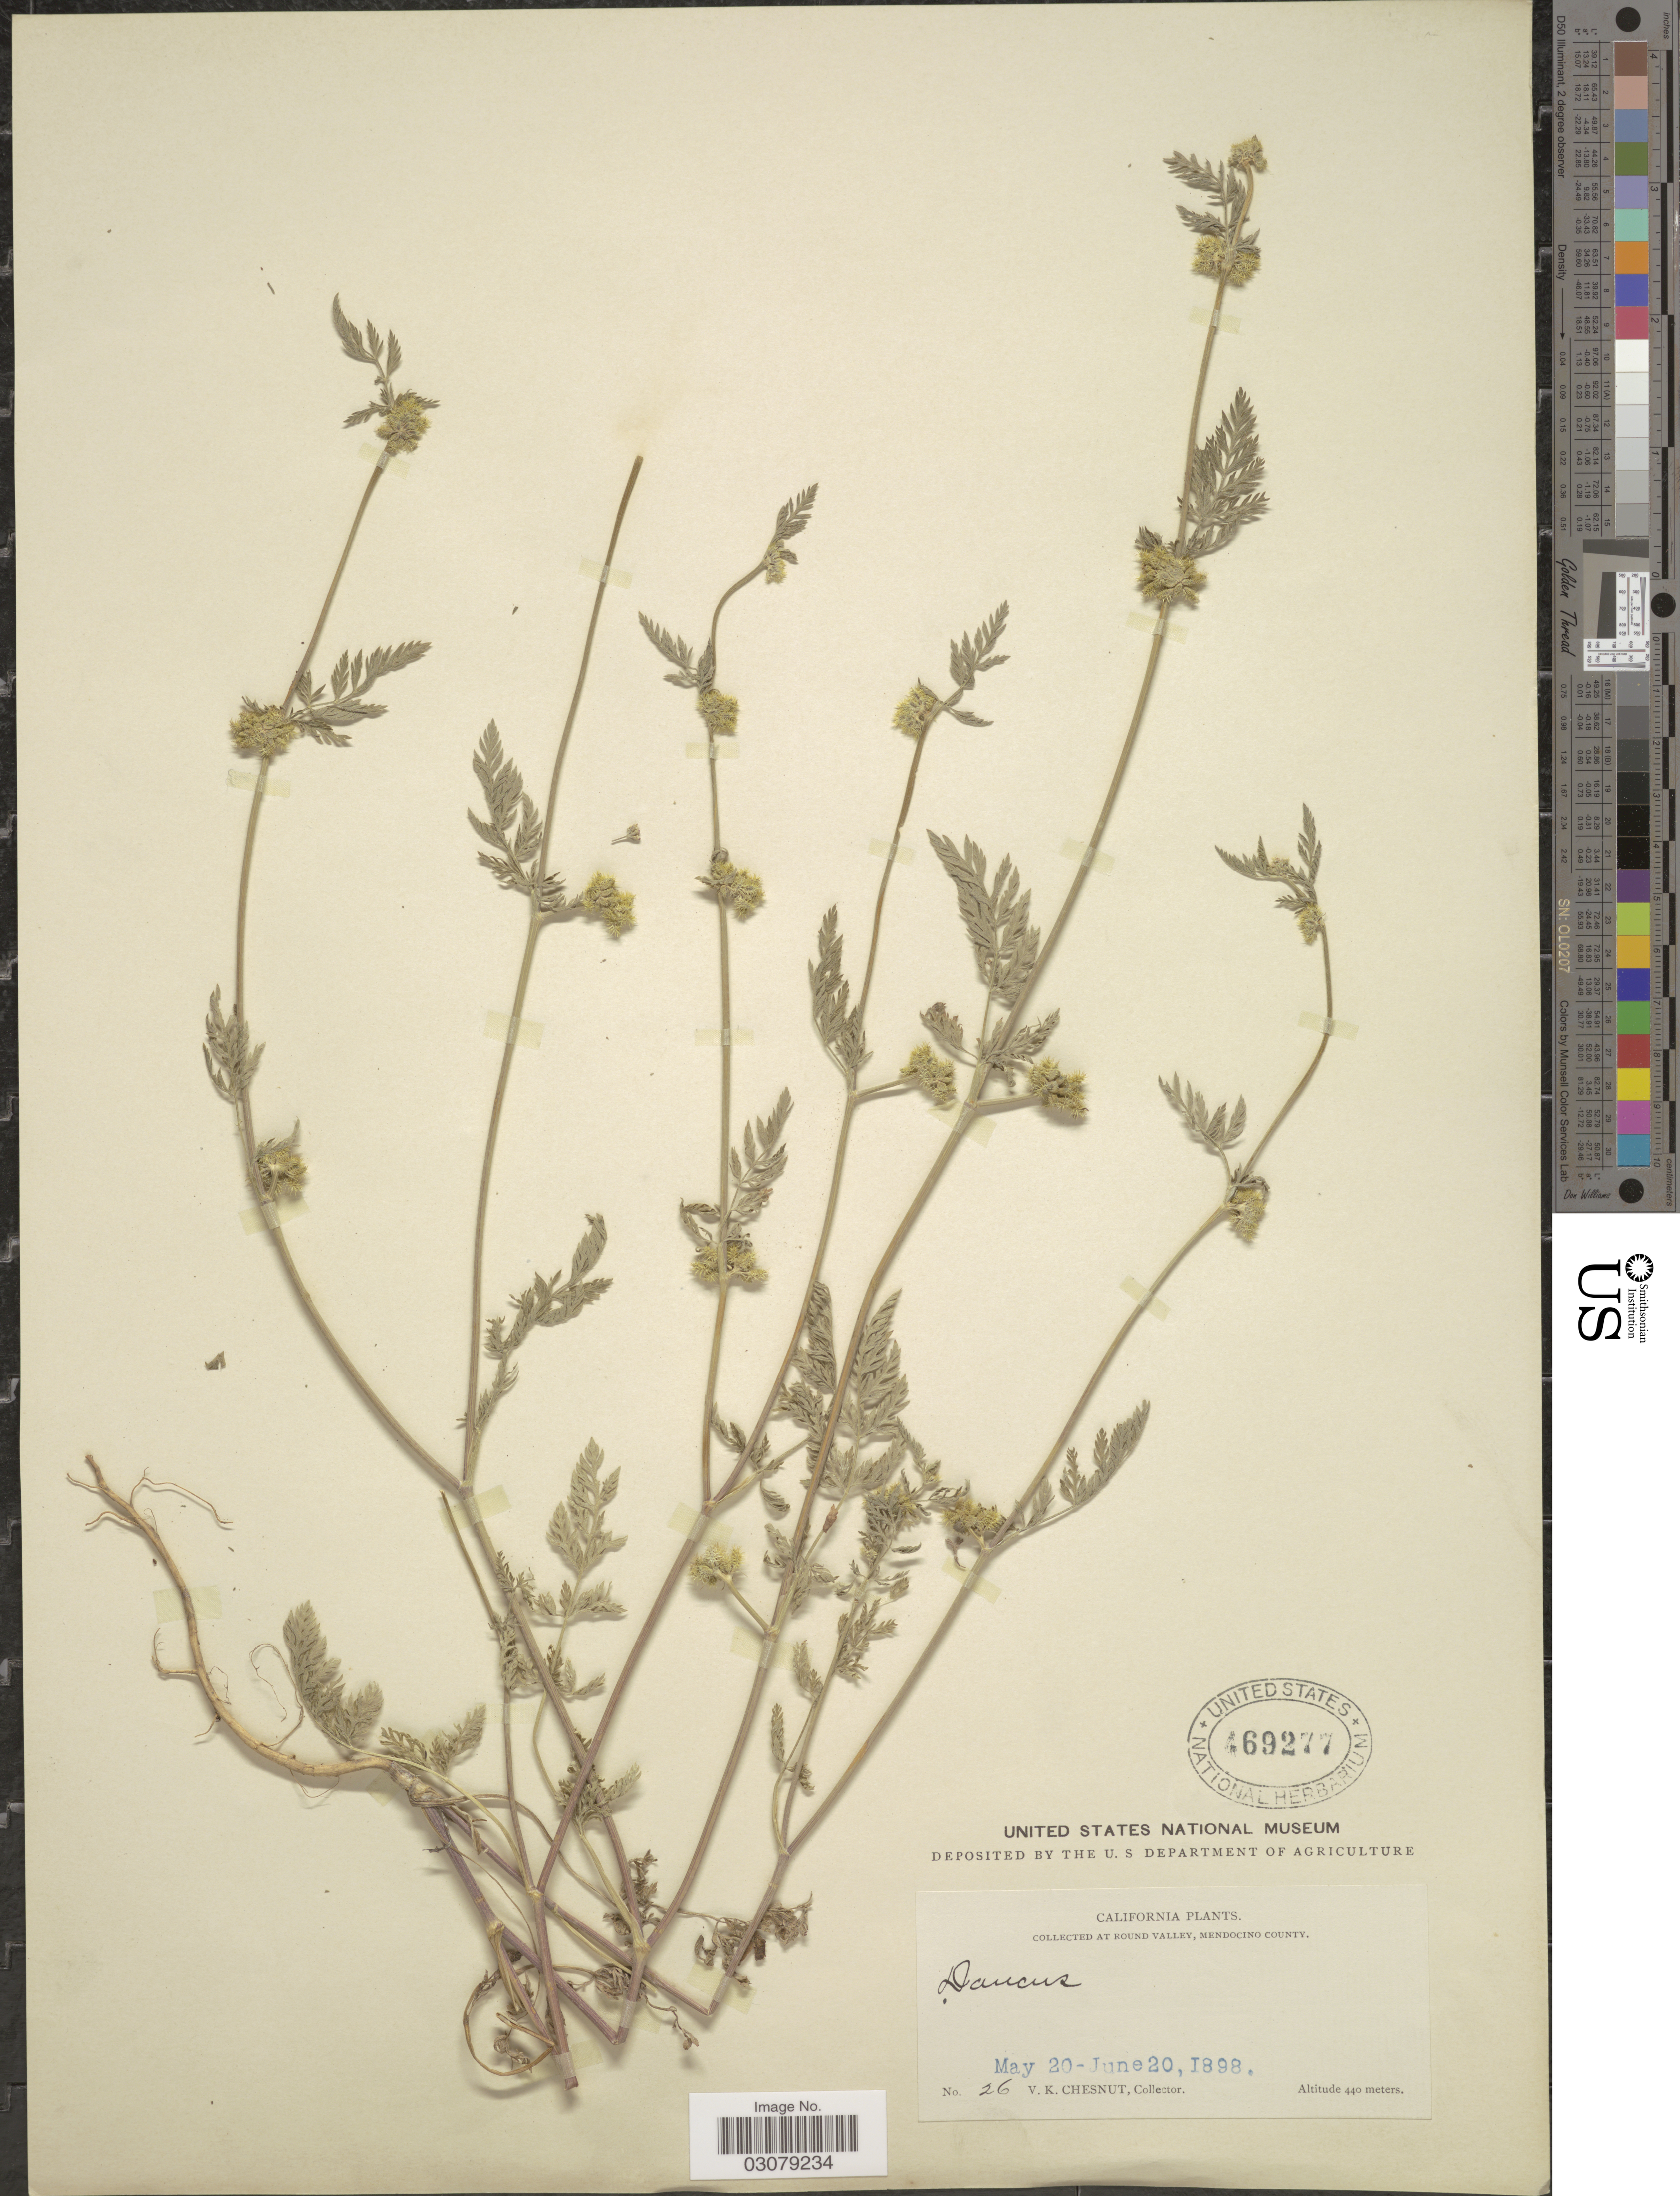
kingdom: Plantae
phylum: Tracheophyta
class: Magnoliopsida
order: Apiales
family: Apiaceae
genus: Torilis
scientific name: Torilis nodosa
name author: (L.) Gaertn.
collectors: V. Chesnut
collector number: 26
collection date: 1898-05-20/1898-06-20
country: United States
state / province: California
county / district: Mendocino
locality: Collected at Round Valley, Mendocino County.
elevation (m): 440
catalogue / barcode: US 469277